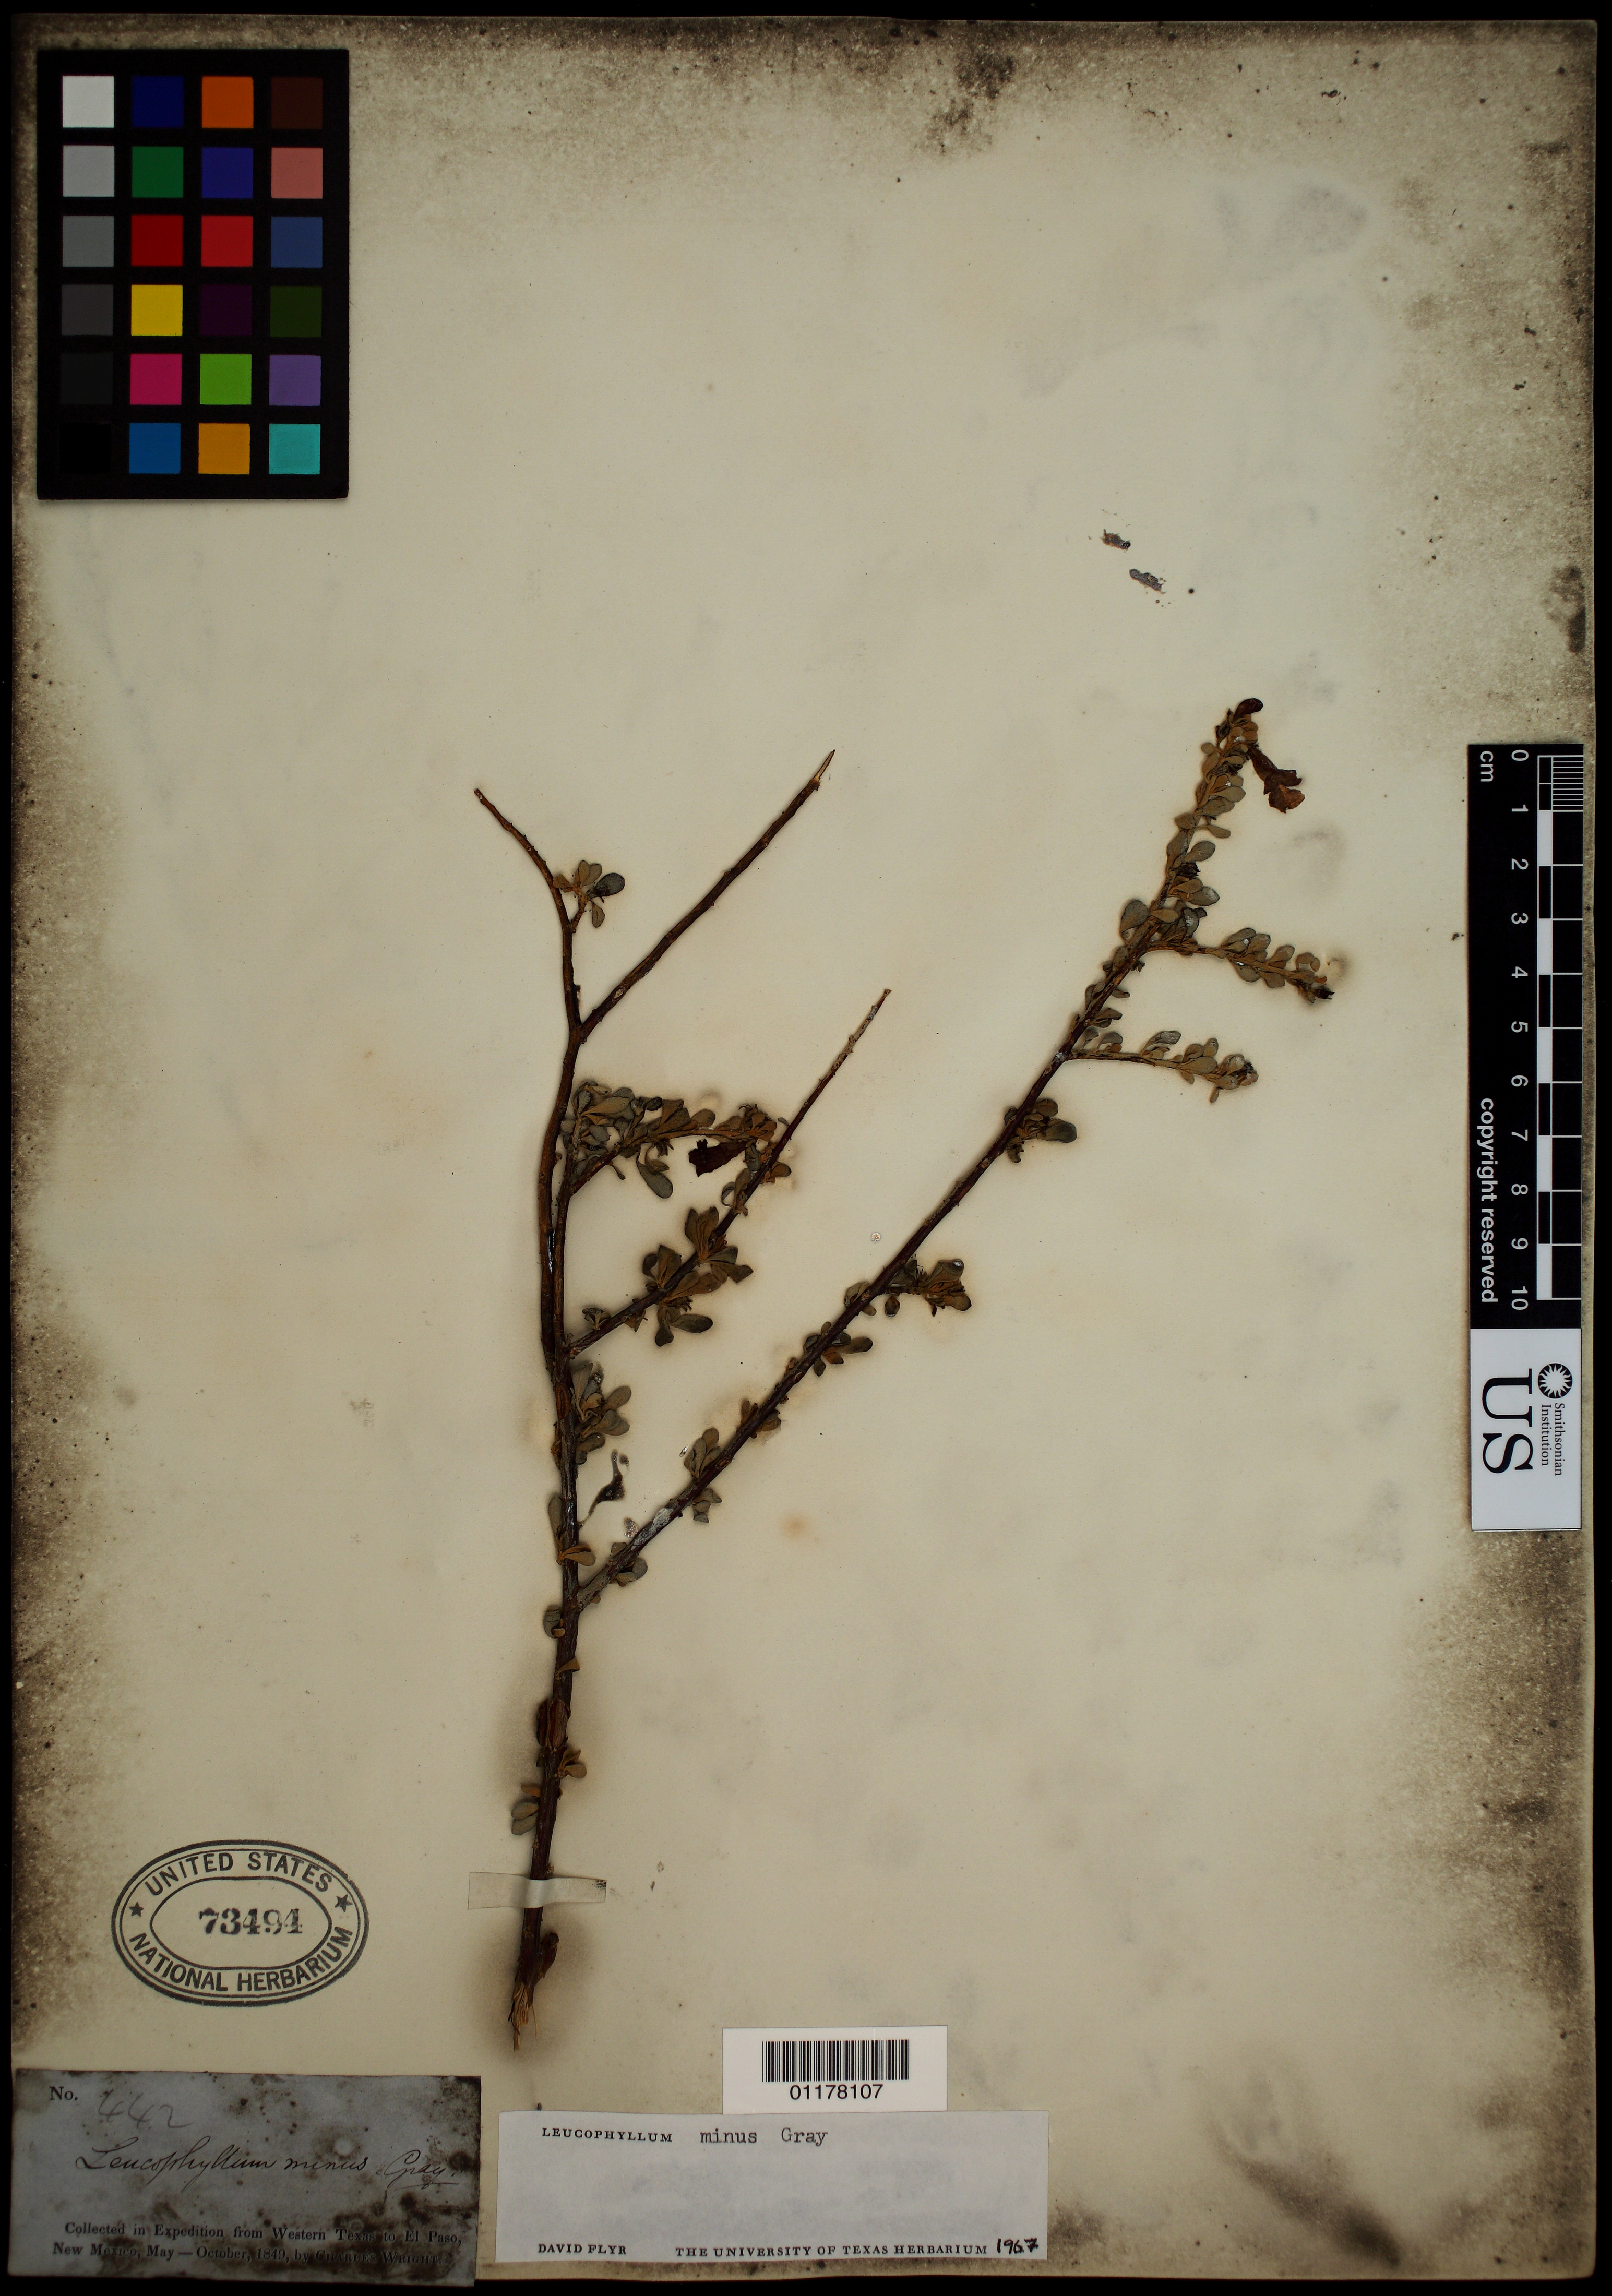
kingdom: Plantae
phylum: Tracheophyta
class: Magnoliopsida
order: Lamiales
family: Scrophulariaceae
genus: Leucophyllum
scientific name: Leucophyllum minus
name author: A. Gray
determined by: Flyr, D.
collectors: C. Wright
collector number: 442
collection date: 1849-05/1849-10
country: United States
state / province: New Mexico / Texas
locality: from Western Texas to El Paso, New Mexico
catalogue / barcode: US 73494